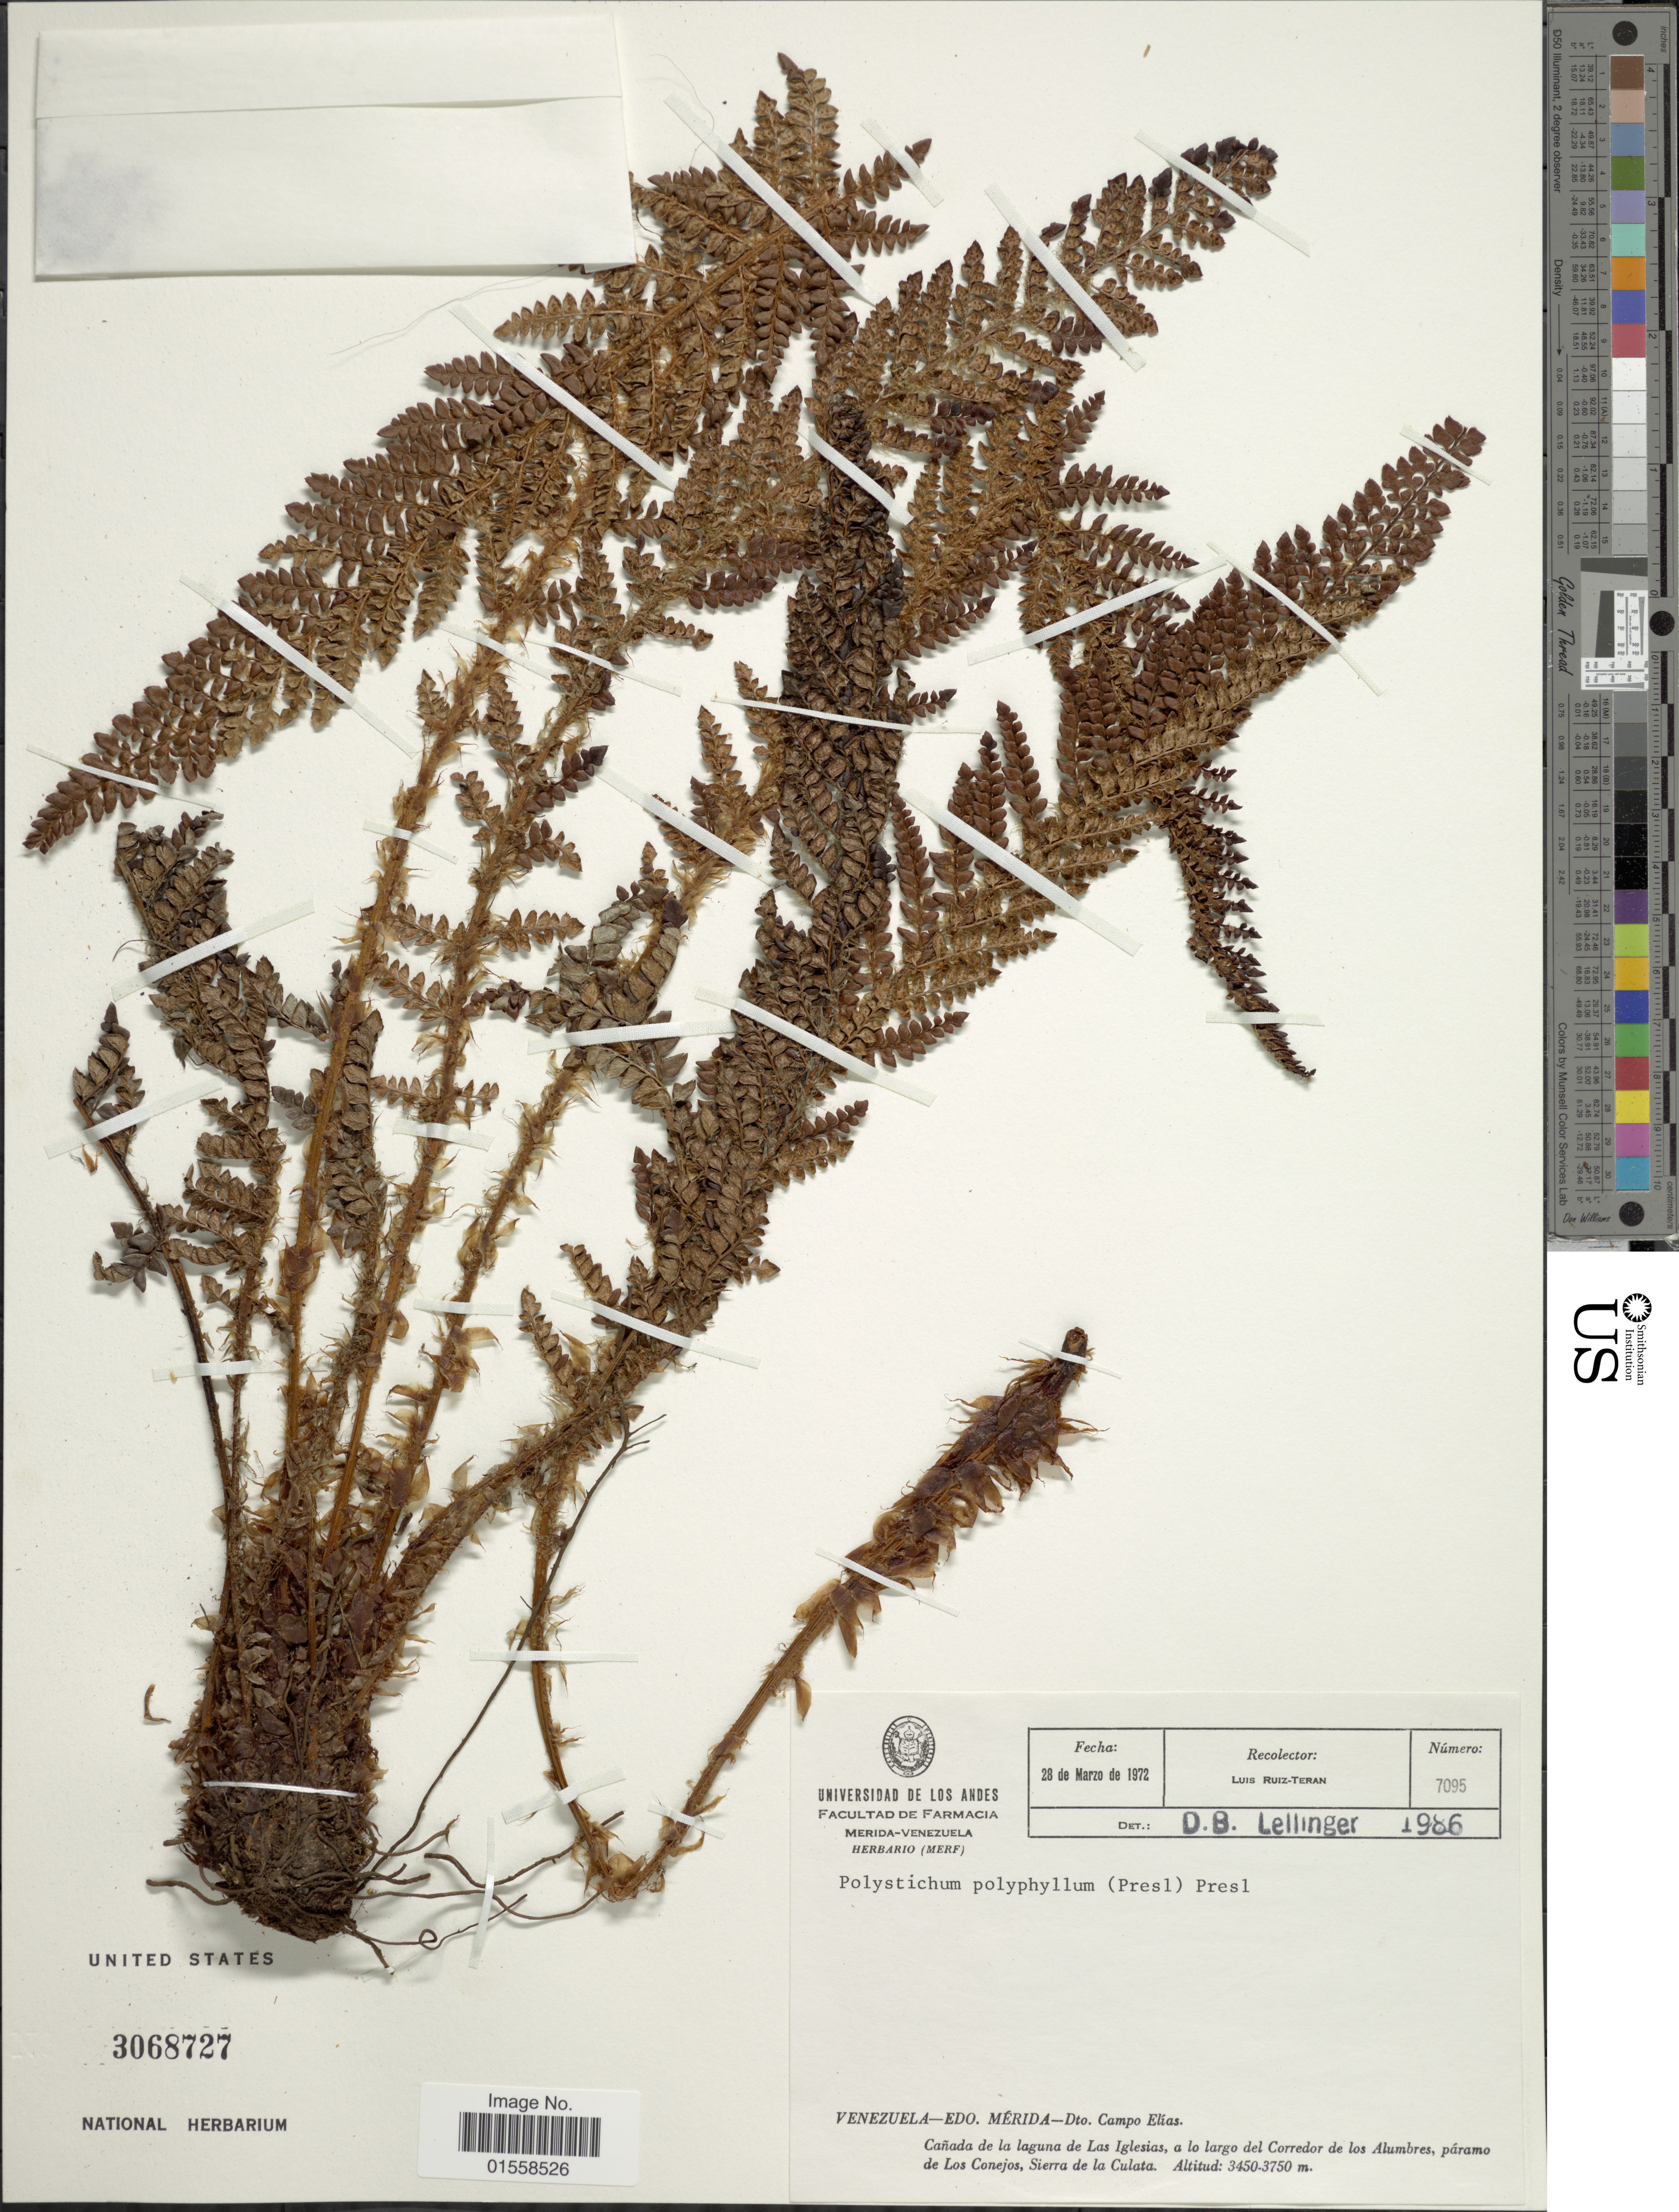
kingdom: Plantae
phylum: Tracheophyta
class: Polypodiopsida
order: Polypodiales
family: Dryopteridaceae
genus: Polystichum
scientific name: Polystichum pycnolepis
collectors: L. E. Ruíz-Terán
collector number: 7095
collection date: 1972-03-28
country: Venezuela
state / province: Mérida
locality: Venezuela-Edo.Merida-Dto. Campo Elias. Canada de la laguna de Las Iglesias, a lo largo del Corredor de los Alumbre, Paramo de los Conejos, Sierra de la Culata.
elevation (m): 3450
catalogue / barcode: US 3068727